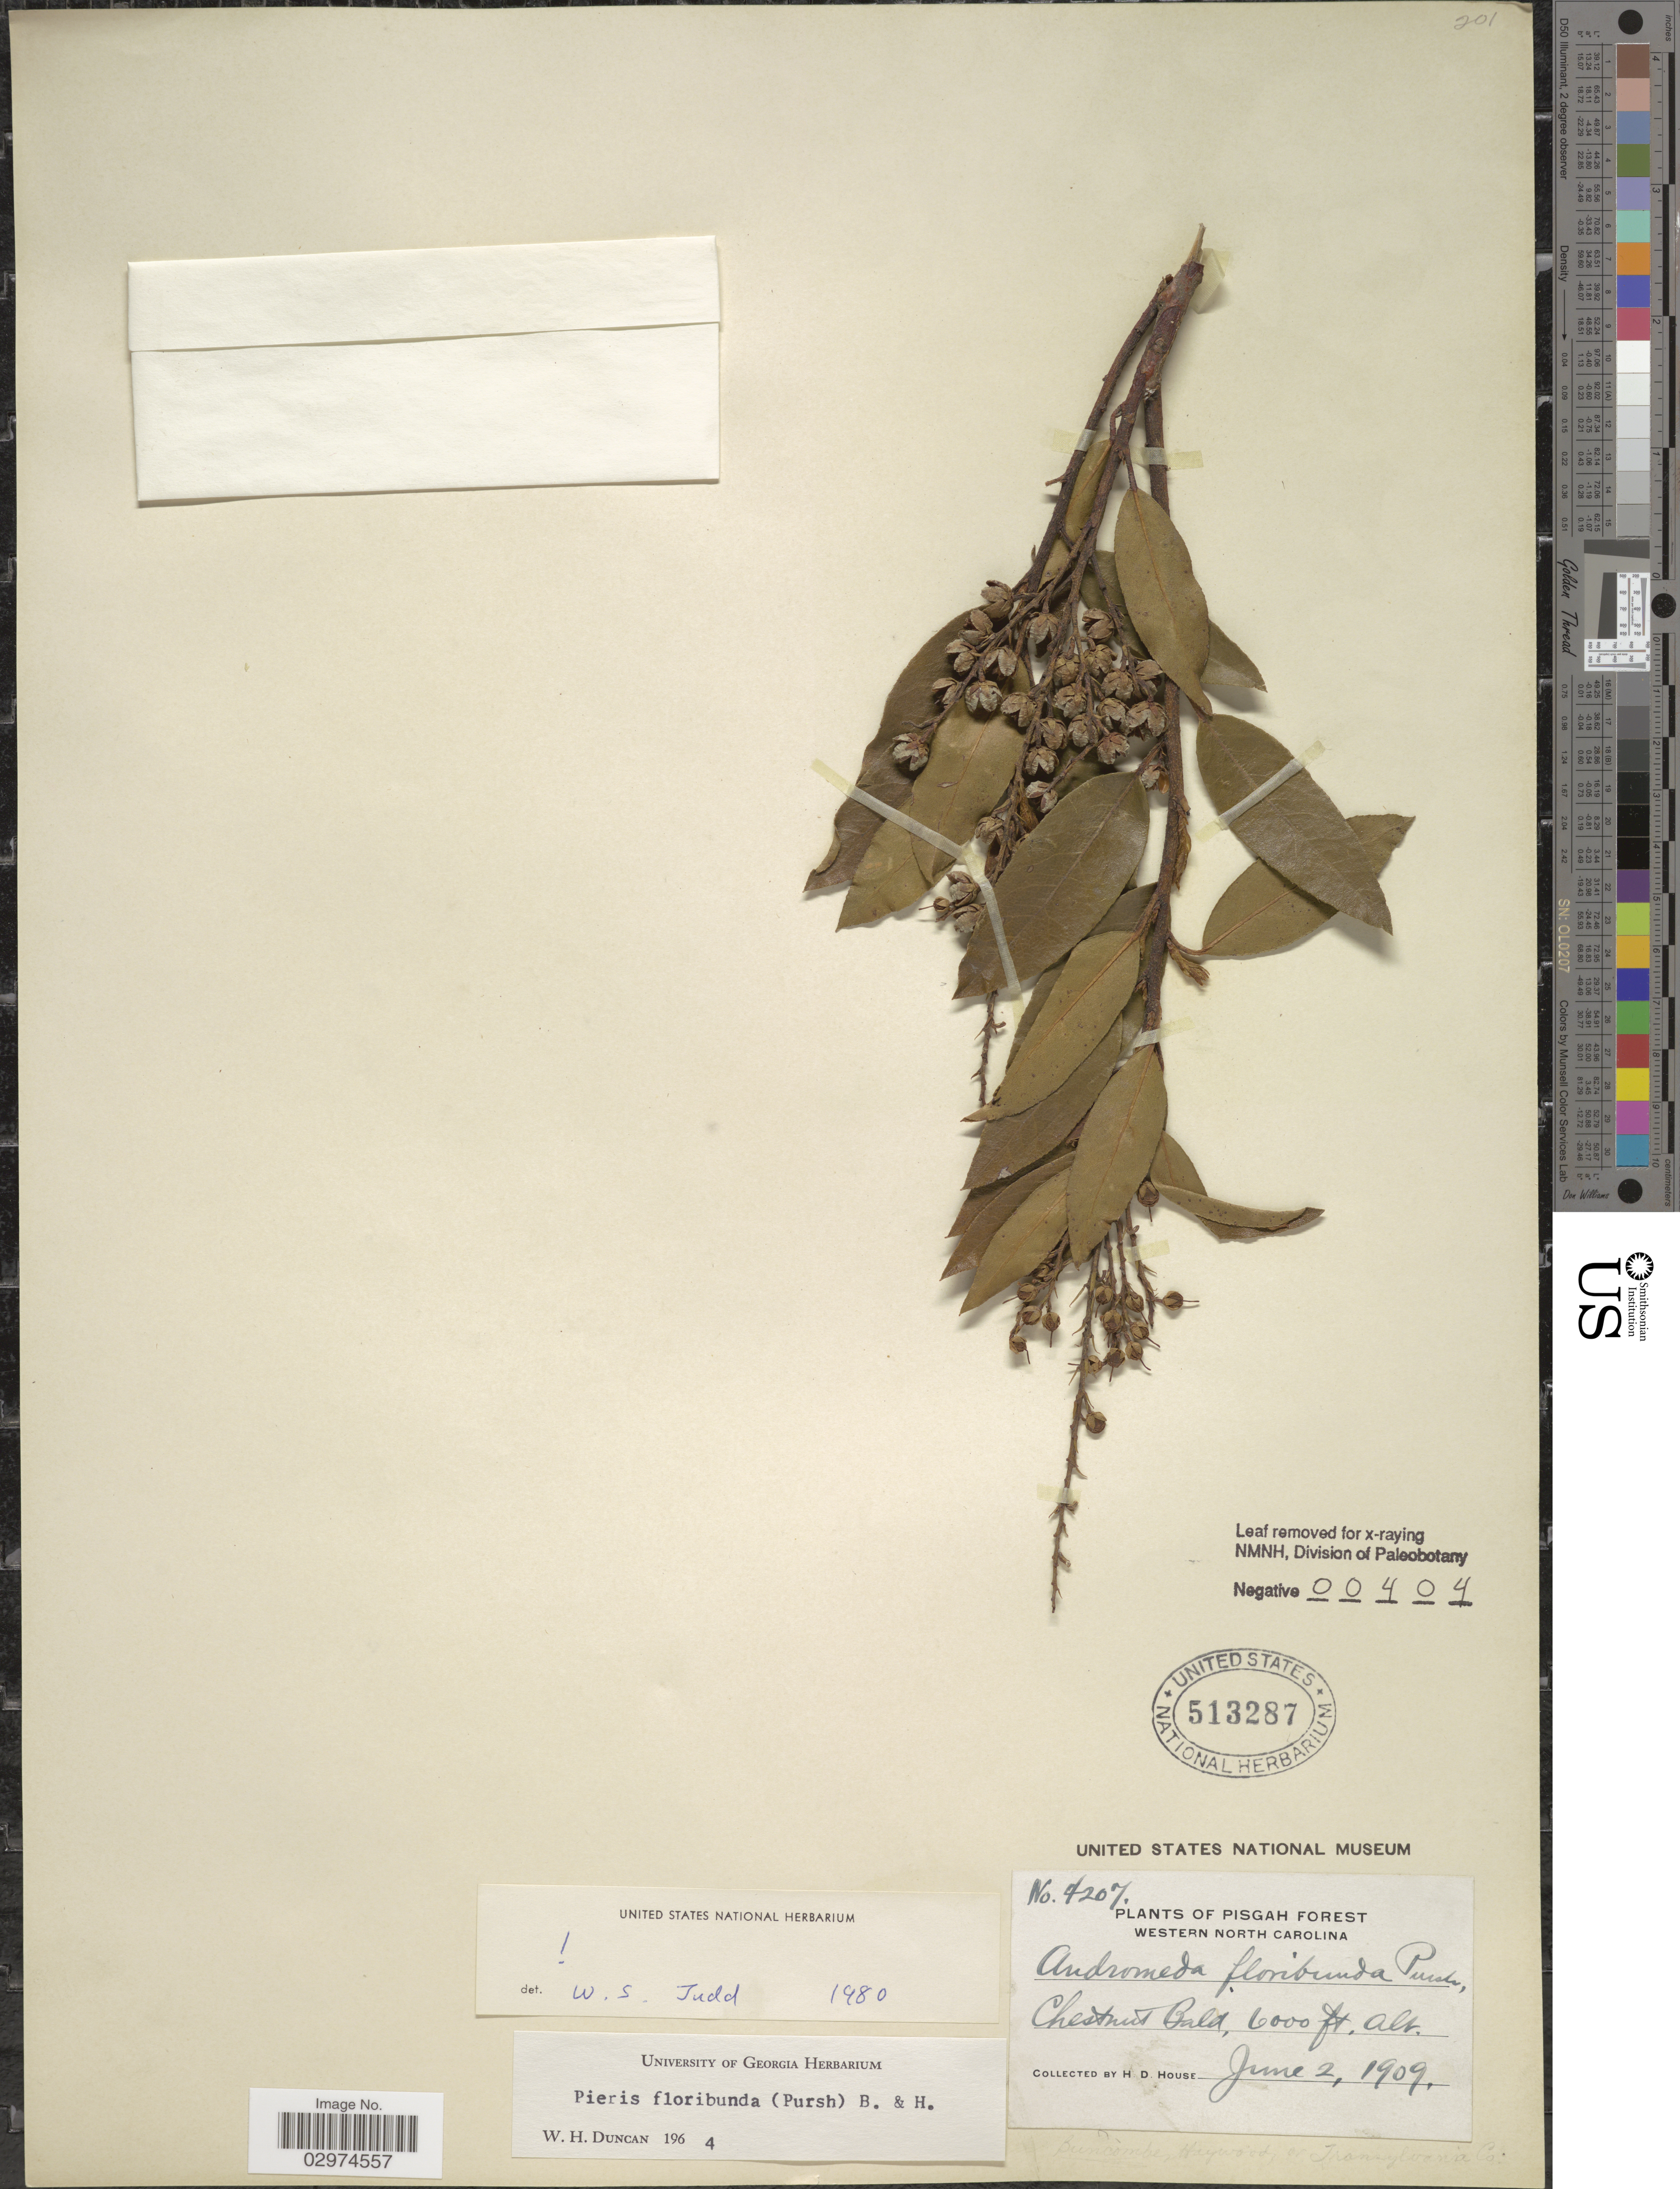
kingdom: Plantae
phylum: Tracheophyta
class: Magnoliopsida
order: Ericales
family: Ericaceae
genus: Pieris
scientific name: Pieris floribunda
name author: (Pursh) Benth. & Hook. f.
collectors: H. D. House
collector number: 4207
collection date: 1909-06-02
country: United States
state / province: North Carolina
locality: Pisgah Forest, Western North Carolina, Chestnut Bald.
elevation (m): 1829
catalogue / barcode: US 513287